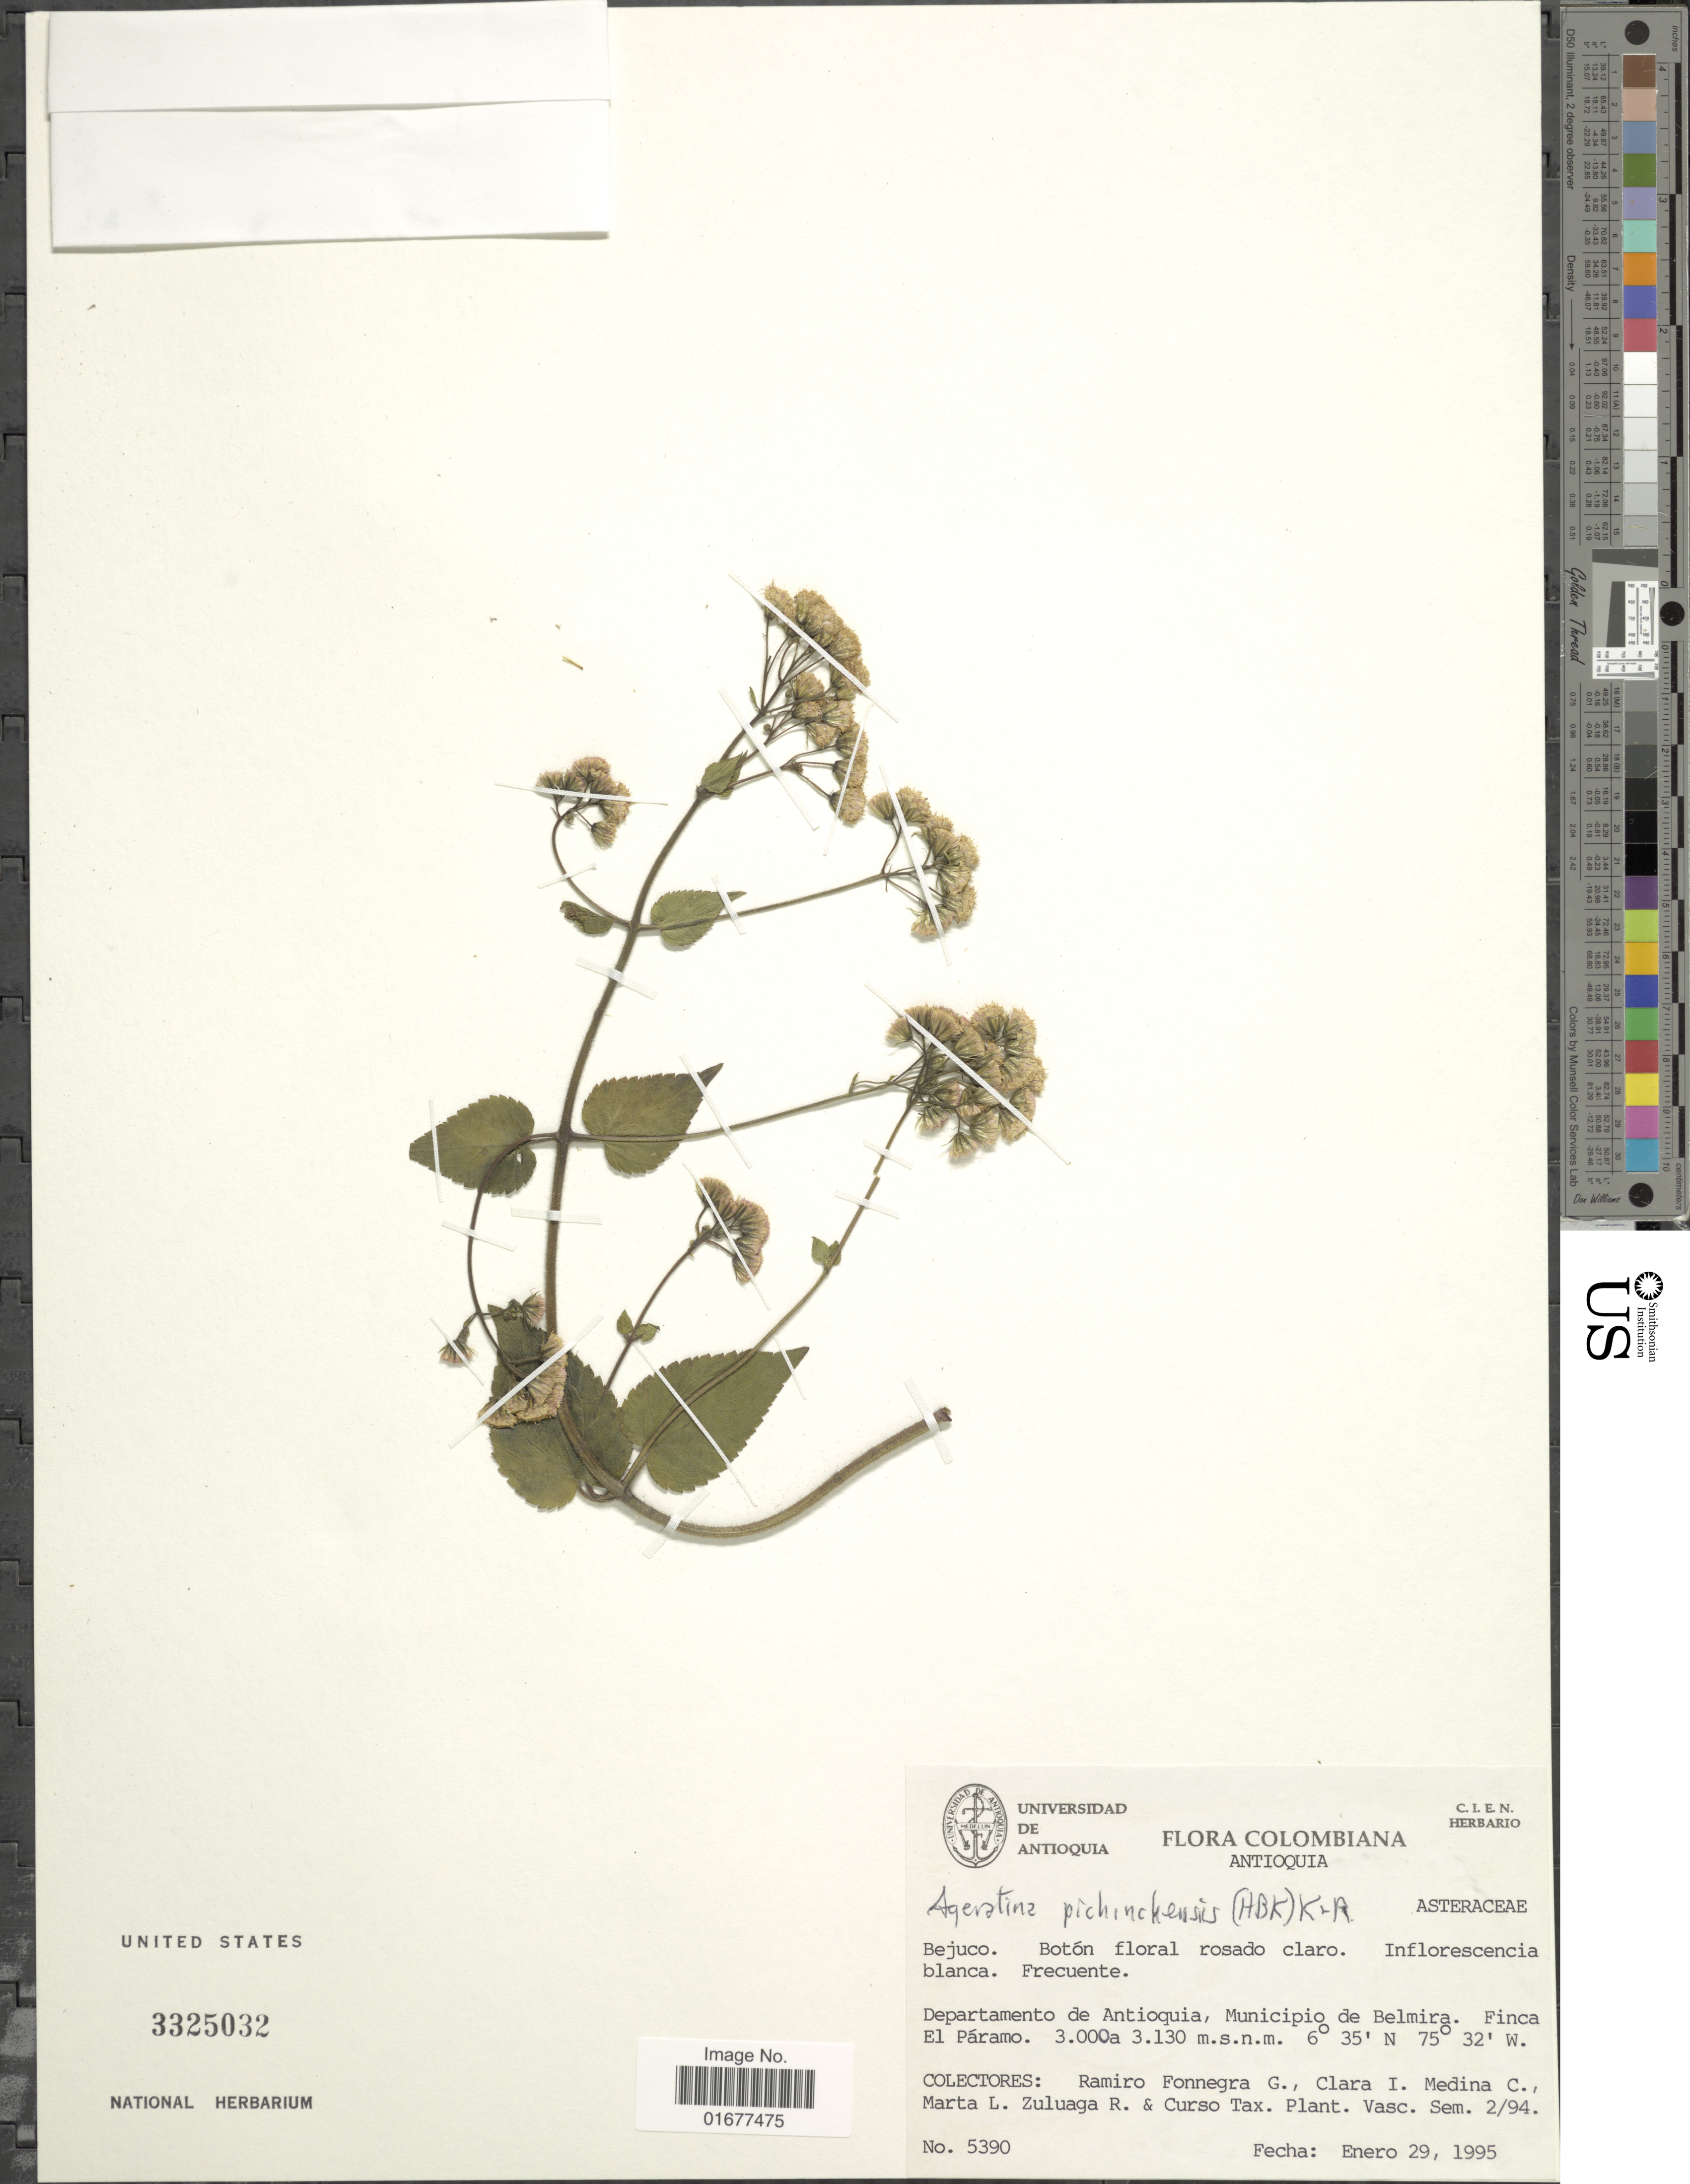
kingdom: Plantae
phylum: Tracheophyta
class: Magnoliopsida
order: Asterales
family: Asteraceae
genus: Ageratina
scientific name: Ageratina pichinchensis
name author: (Kunth) R.M. King & H. Rob.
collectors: R. Fonnegra G., C. Medina C., M. Zuluaga R. & Curso Tax. Plant. Vasc.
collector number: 5390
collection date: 1995-01-29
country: Colombia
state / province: Antioquia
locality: Municipio de Belmira, Finca El Paramo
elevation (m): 3000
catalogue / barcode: US 3325032